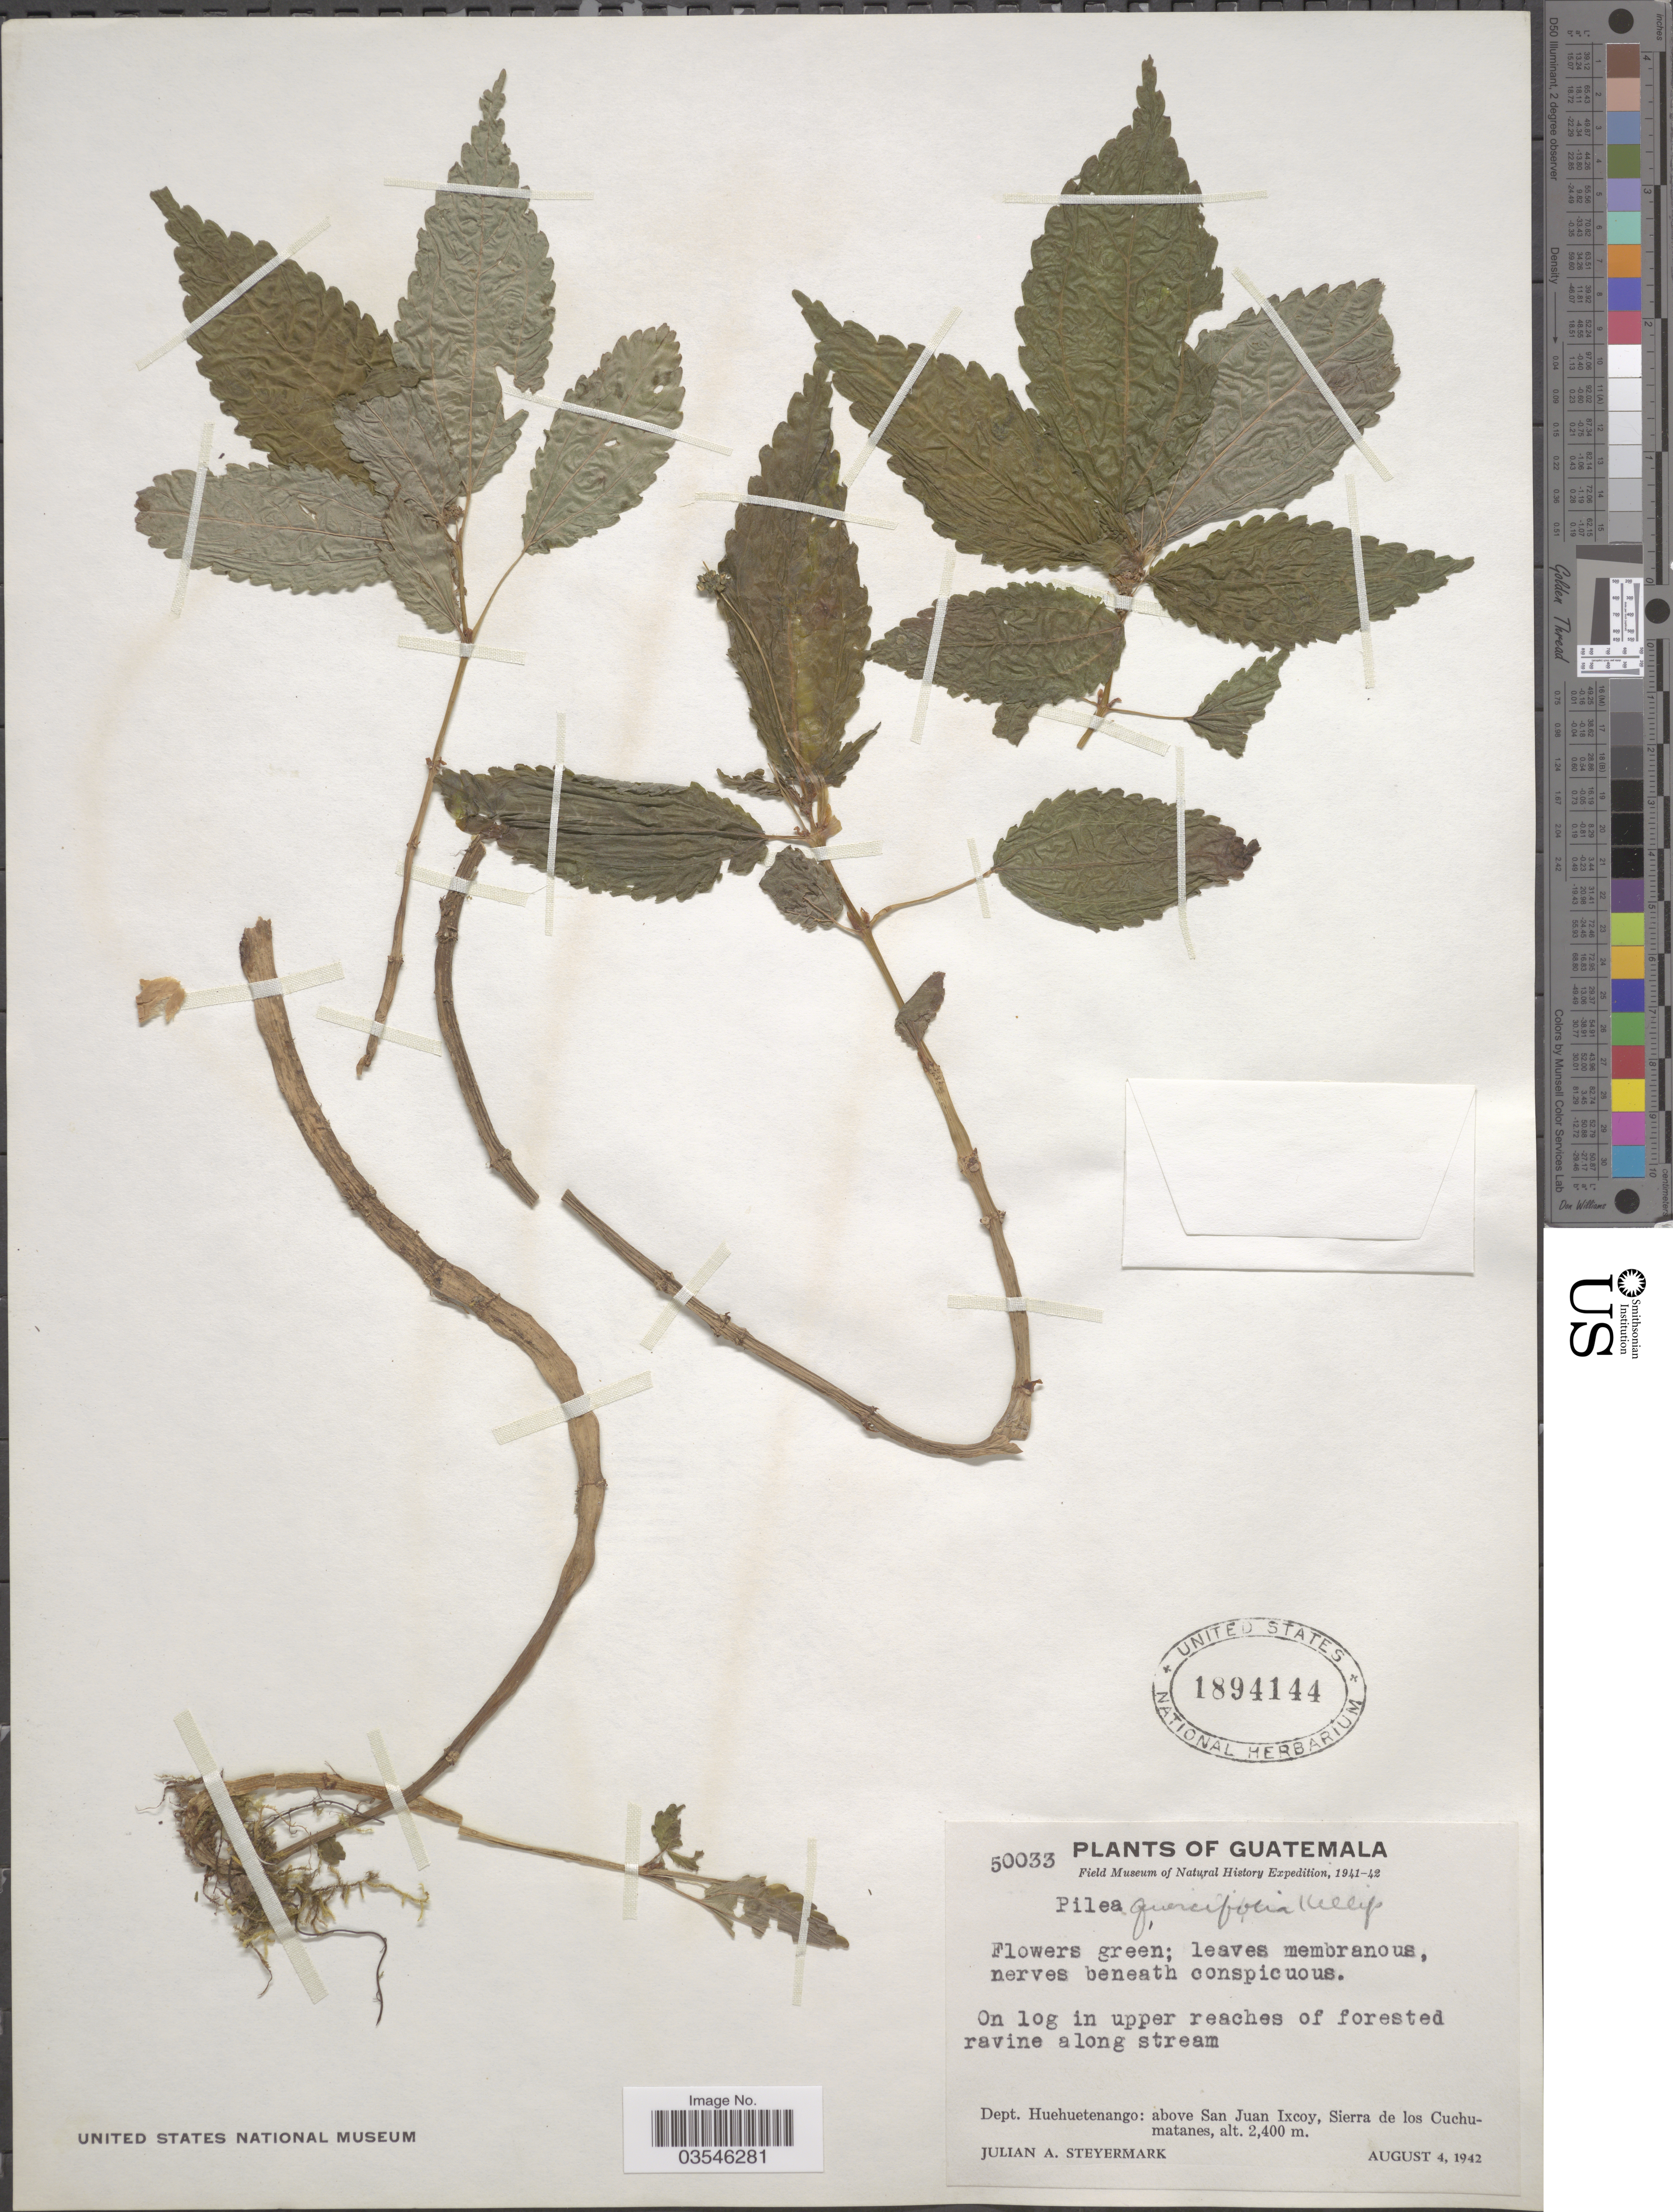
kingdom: Plantae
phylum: Tracheophyta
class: Magnoliopsida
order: Rosales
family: Urticaceae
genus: Pilea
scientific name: Pilea quercifolia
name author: Killip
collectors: J. Steyermark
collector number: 50033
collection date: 1942-08-04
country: Guatemala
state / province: Huehuetenango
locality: On log in upper reaches of forested ravine along stream. Dept. Huehuetenango: above San Juan Ixcoy, Sierra de los Cuchumatanes.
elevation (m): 2400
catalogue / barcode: US 1894144